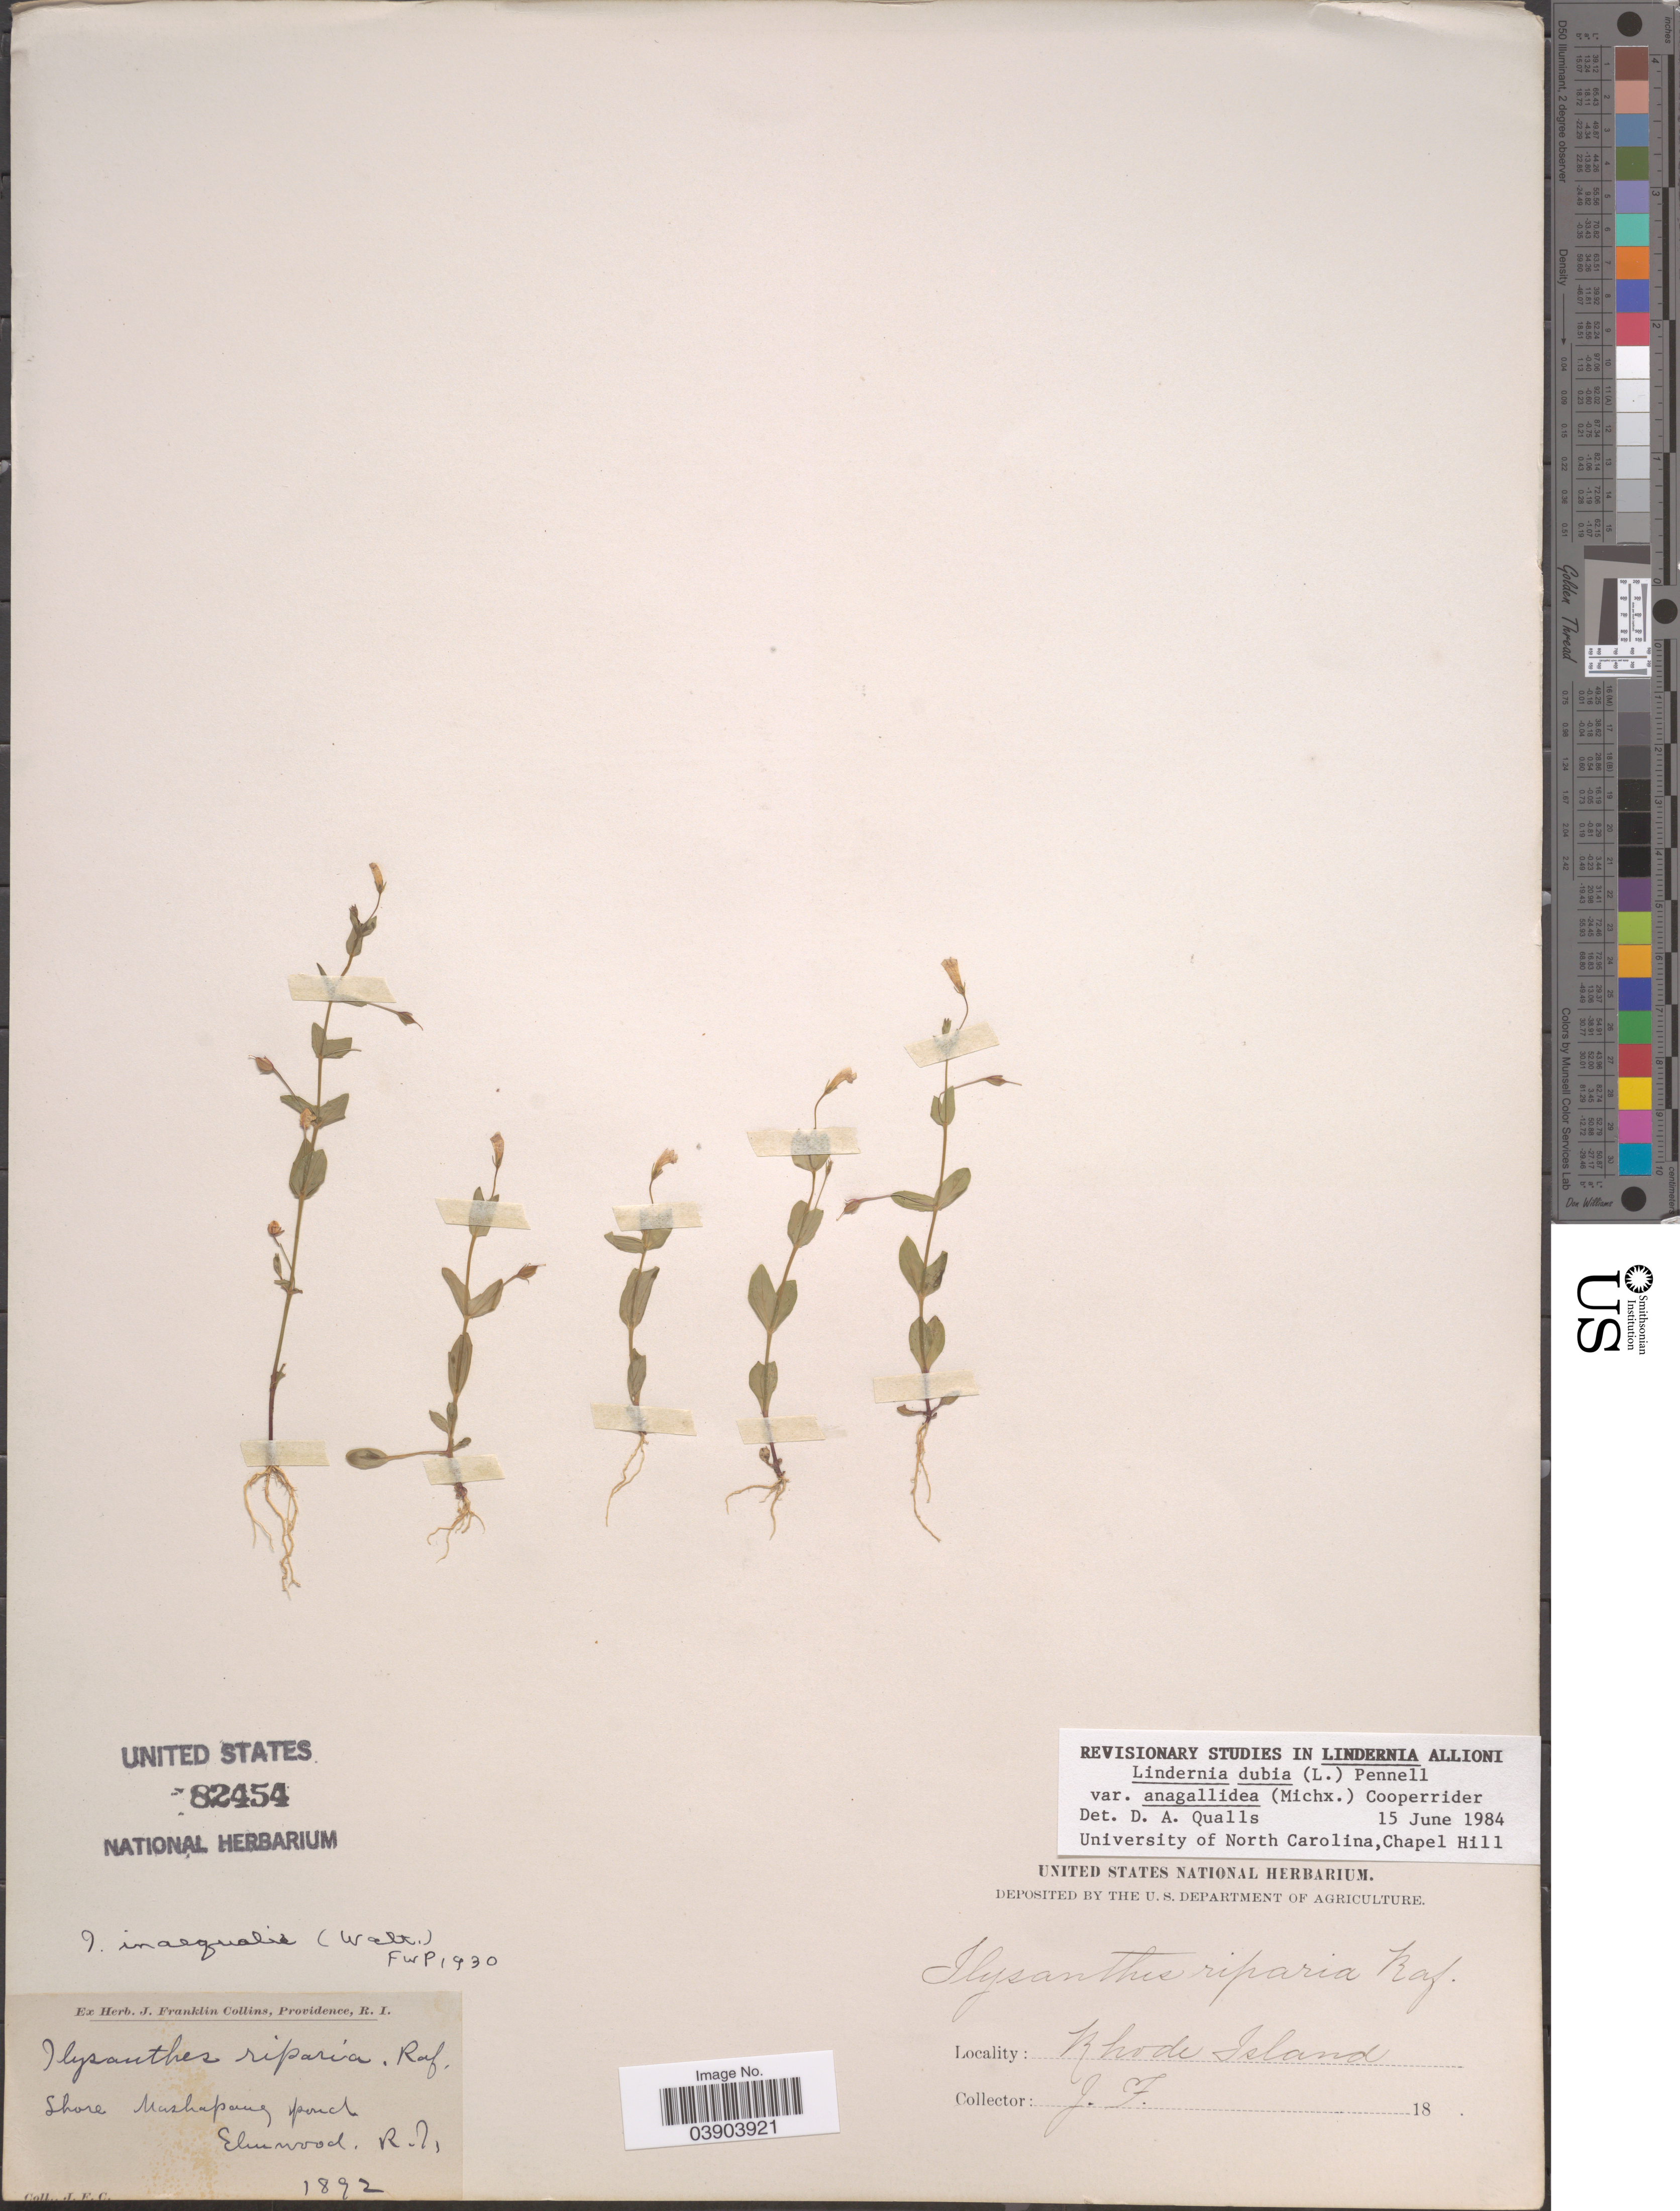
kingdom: Plantae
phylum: Tracheophyta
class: Magnoliopsida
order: Lamiales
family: Linderniaceae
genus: Lindernia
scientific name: Lindernia dubia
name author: (L.) Pennell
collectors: J. Collins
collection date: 1892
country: United States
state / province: Rhode Island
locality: Shore Mashapaug pond. Elmwood.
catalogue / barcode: US 82454